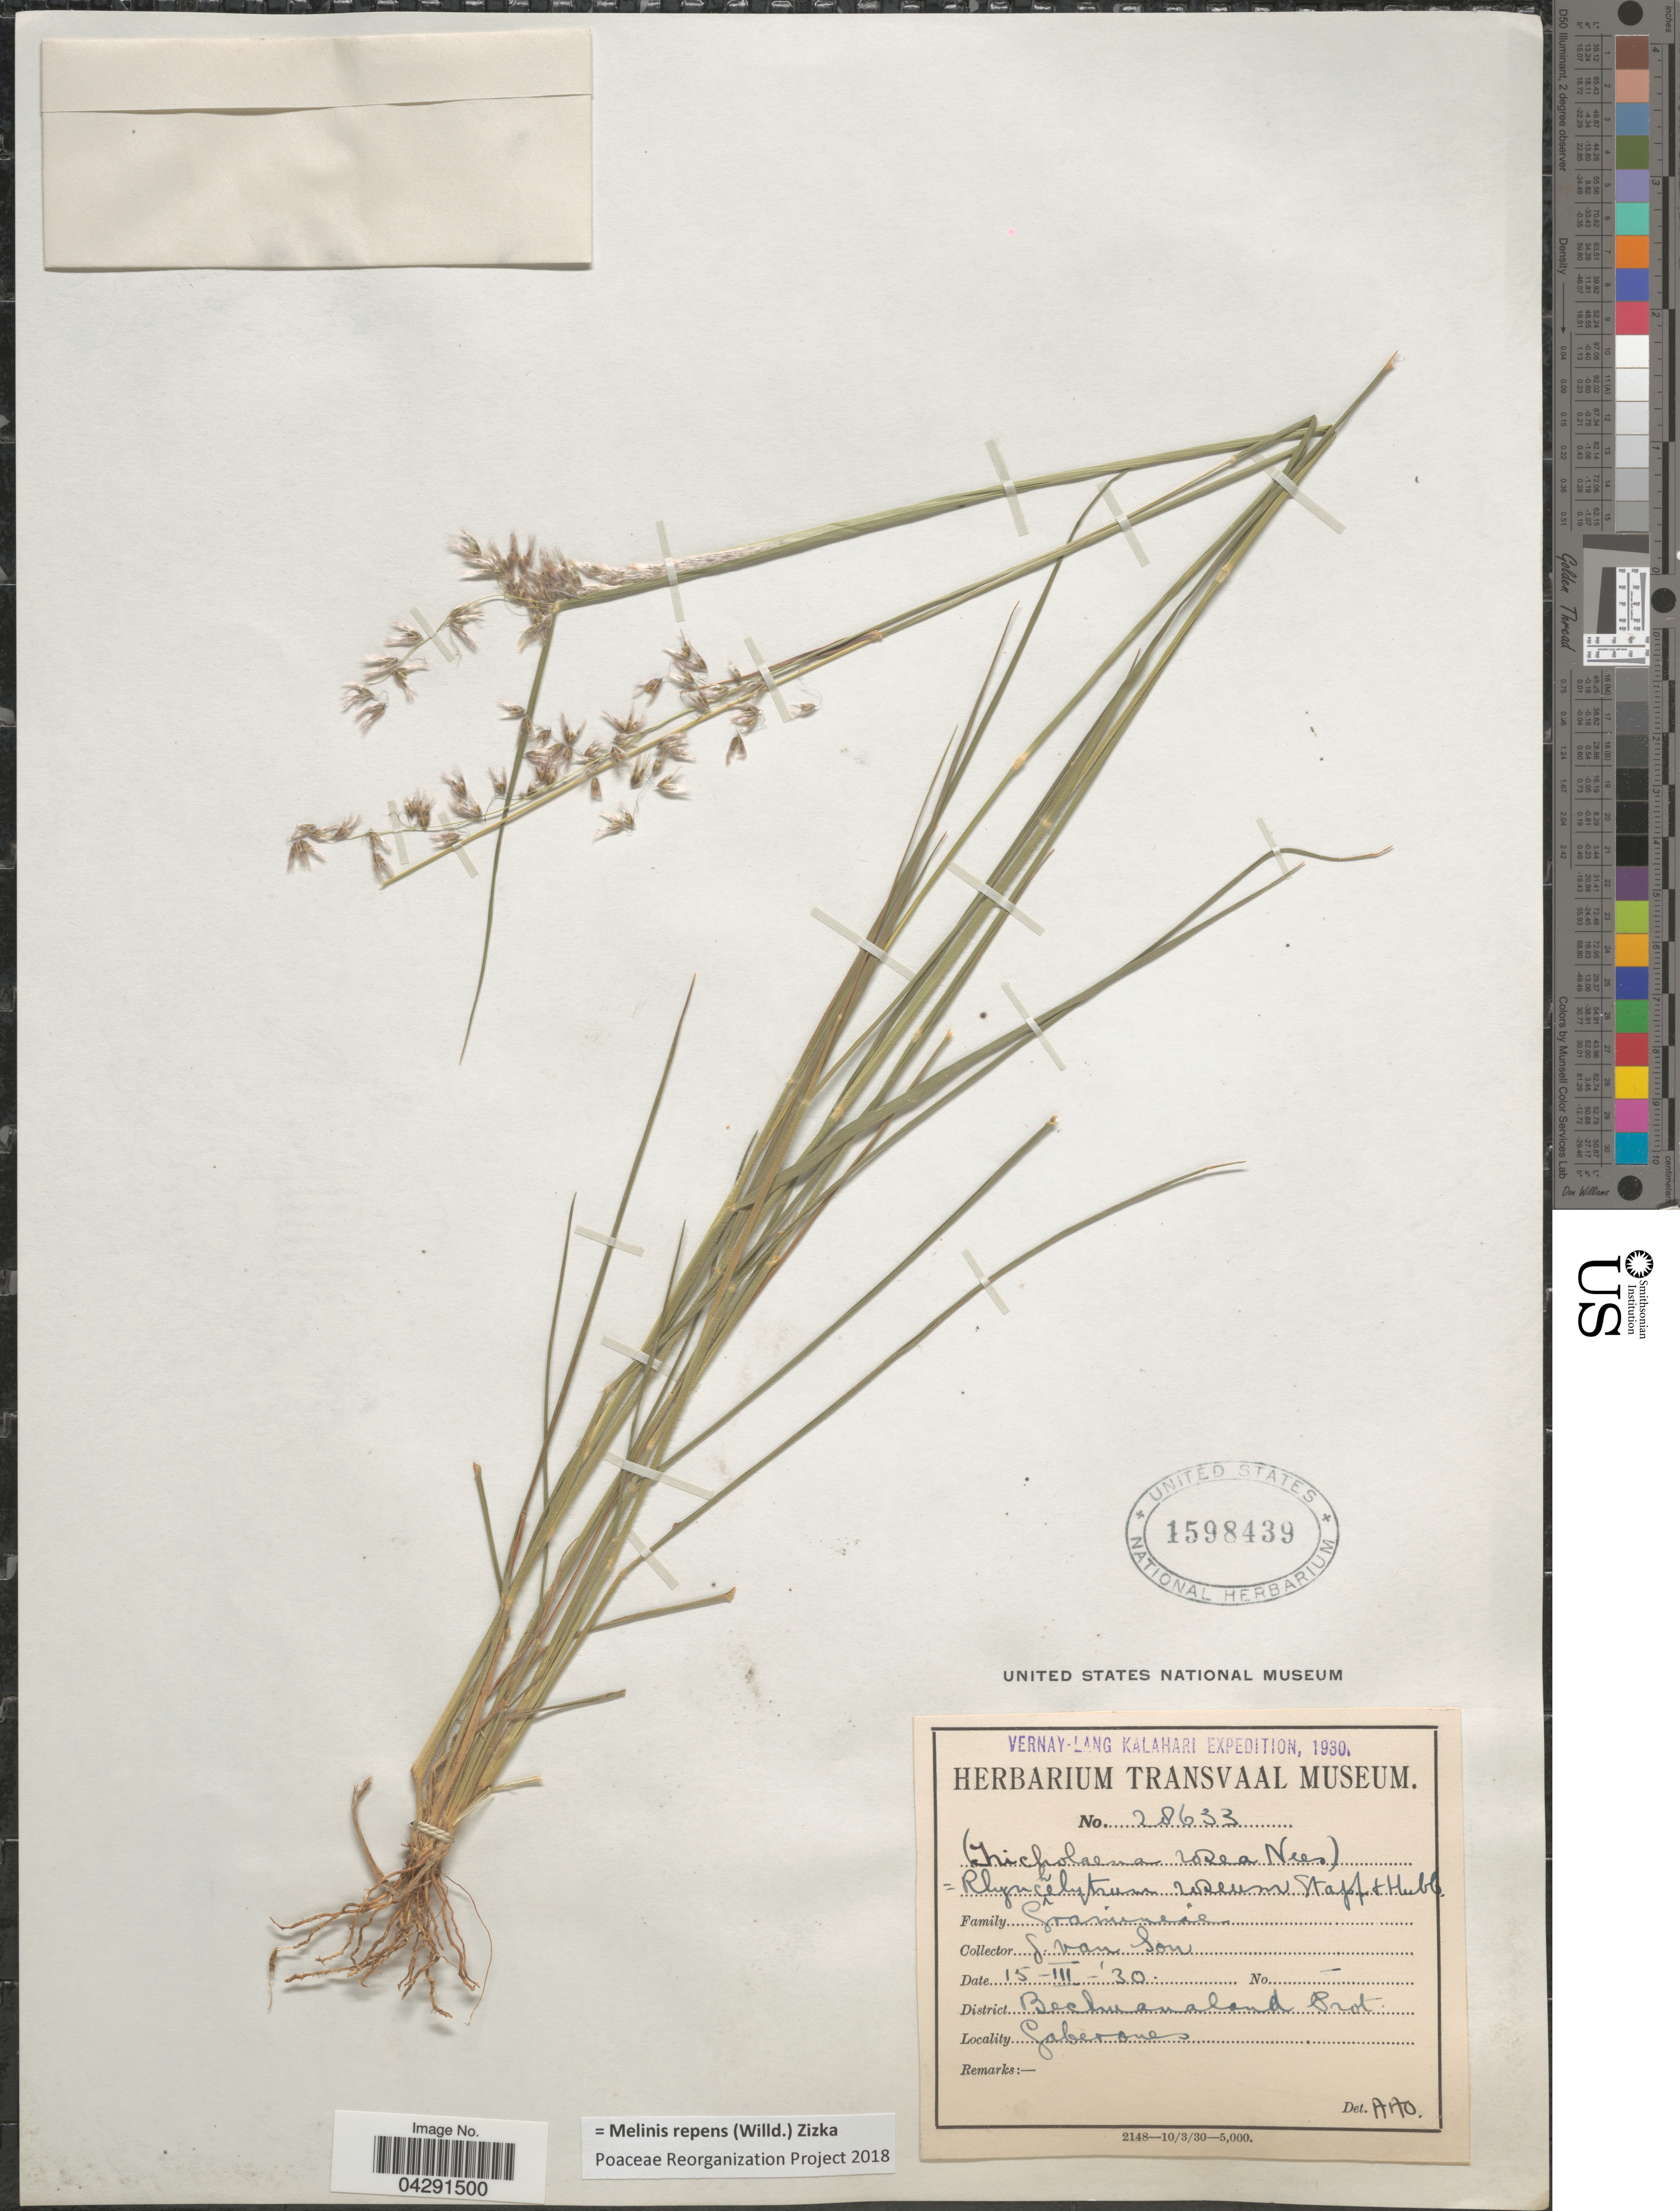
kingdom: Plantae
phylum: Tracheophyta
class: Liliopsida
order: Poales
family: Poaceae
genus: Melinis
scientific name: Melinis repens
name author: (Willd.) Zizka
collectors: G. van Son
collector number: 28633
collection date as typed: Transcribed d/m/y: 15/3/30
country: Botswana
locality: Vernay-Lang Kalahari Expedition, 1930. Bechuanaland Prot. Gaberones.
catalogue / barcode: US 1598439